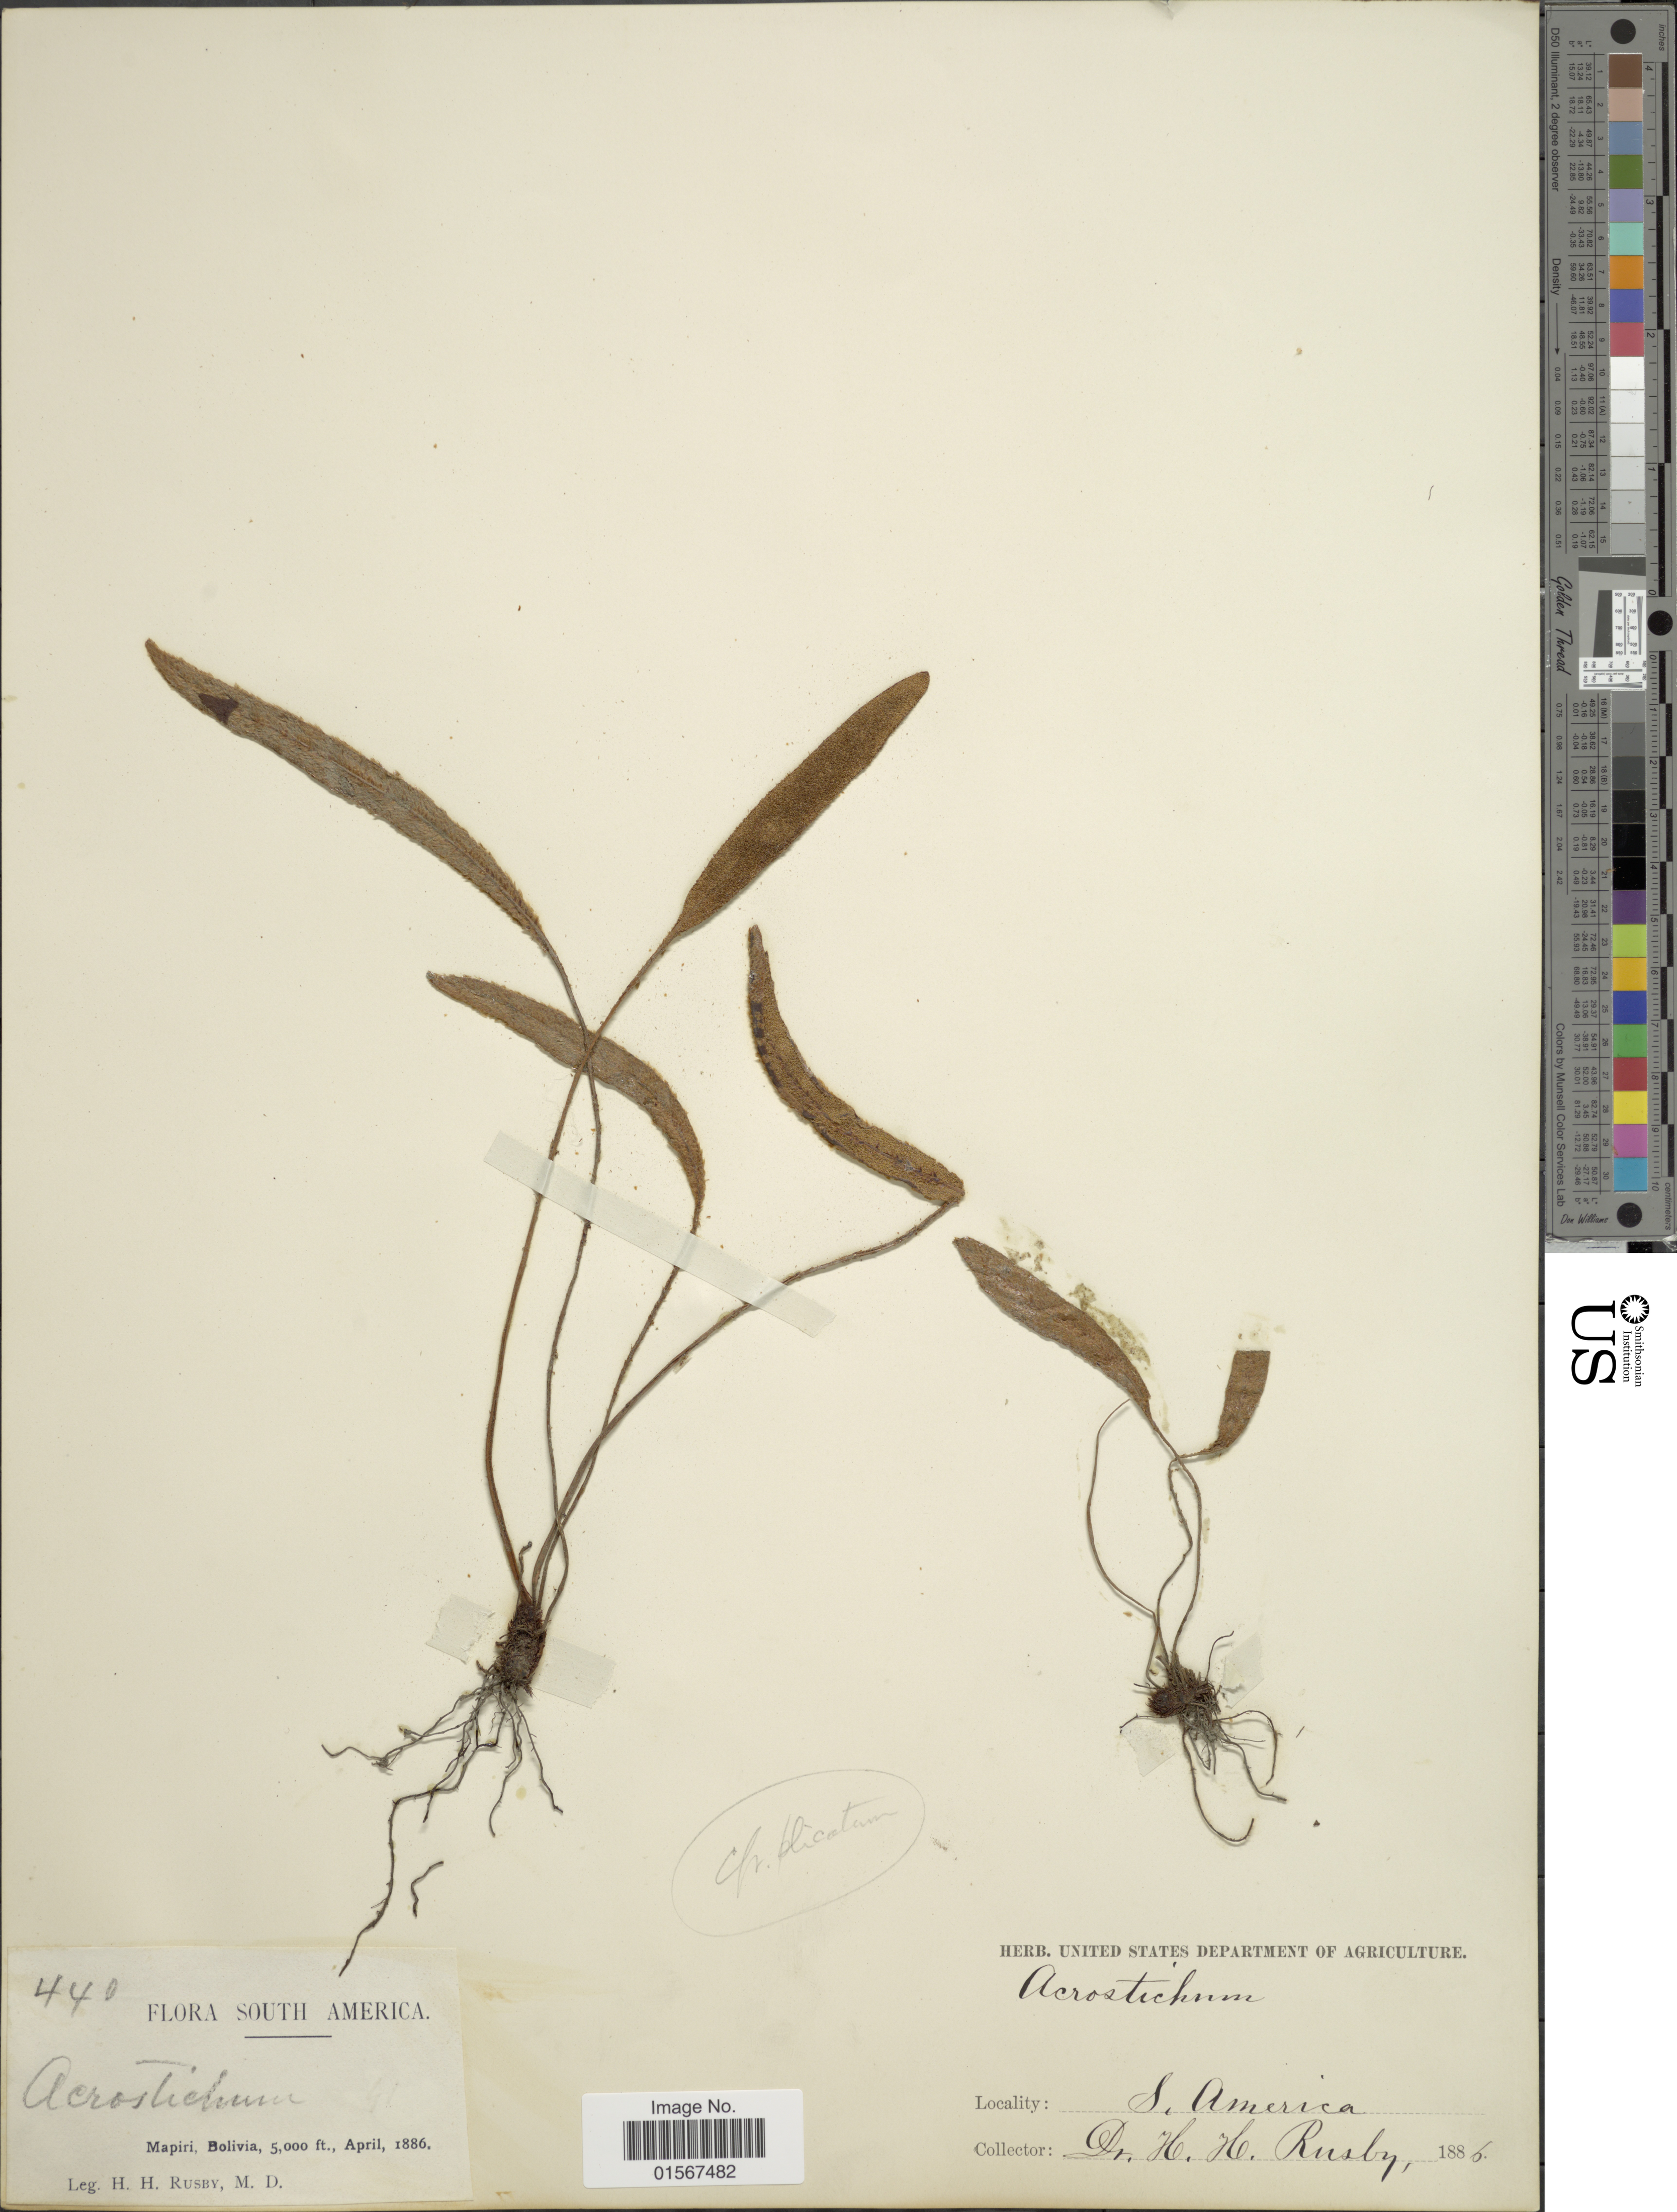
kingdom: Plantae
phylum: Tracheophyta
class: Polypodiopsida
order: Polypodiales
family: Dryopteridaceae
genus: Elaphoglossum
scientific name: Elaphoglossum plicatum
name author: (Cav.) C. Chr.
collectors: H. H. Rusby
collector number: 440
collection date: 1886-04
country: Bolivia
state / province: La Páz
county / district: Larecaja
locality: Mapiri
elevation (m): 1524